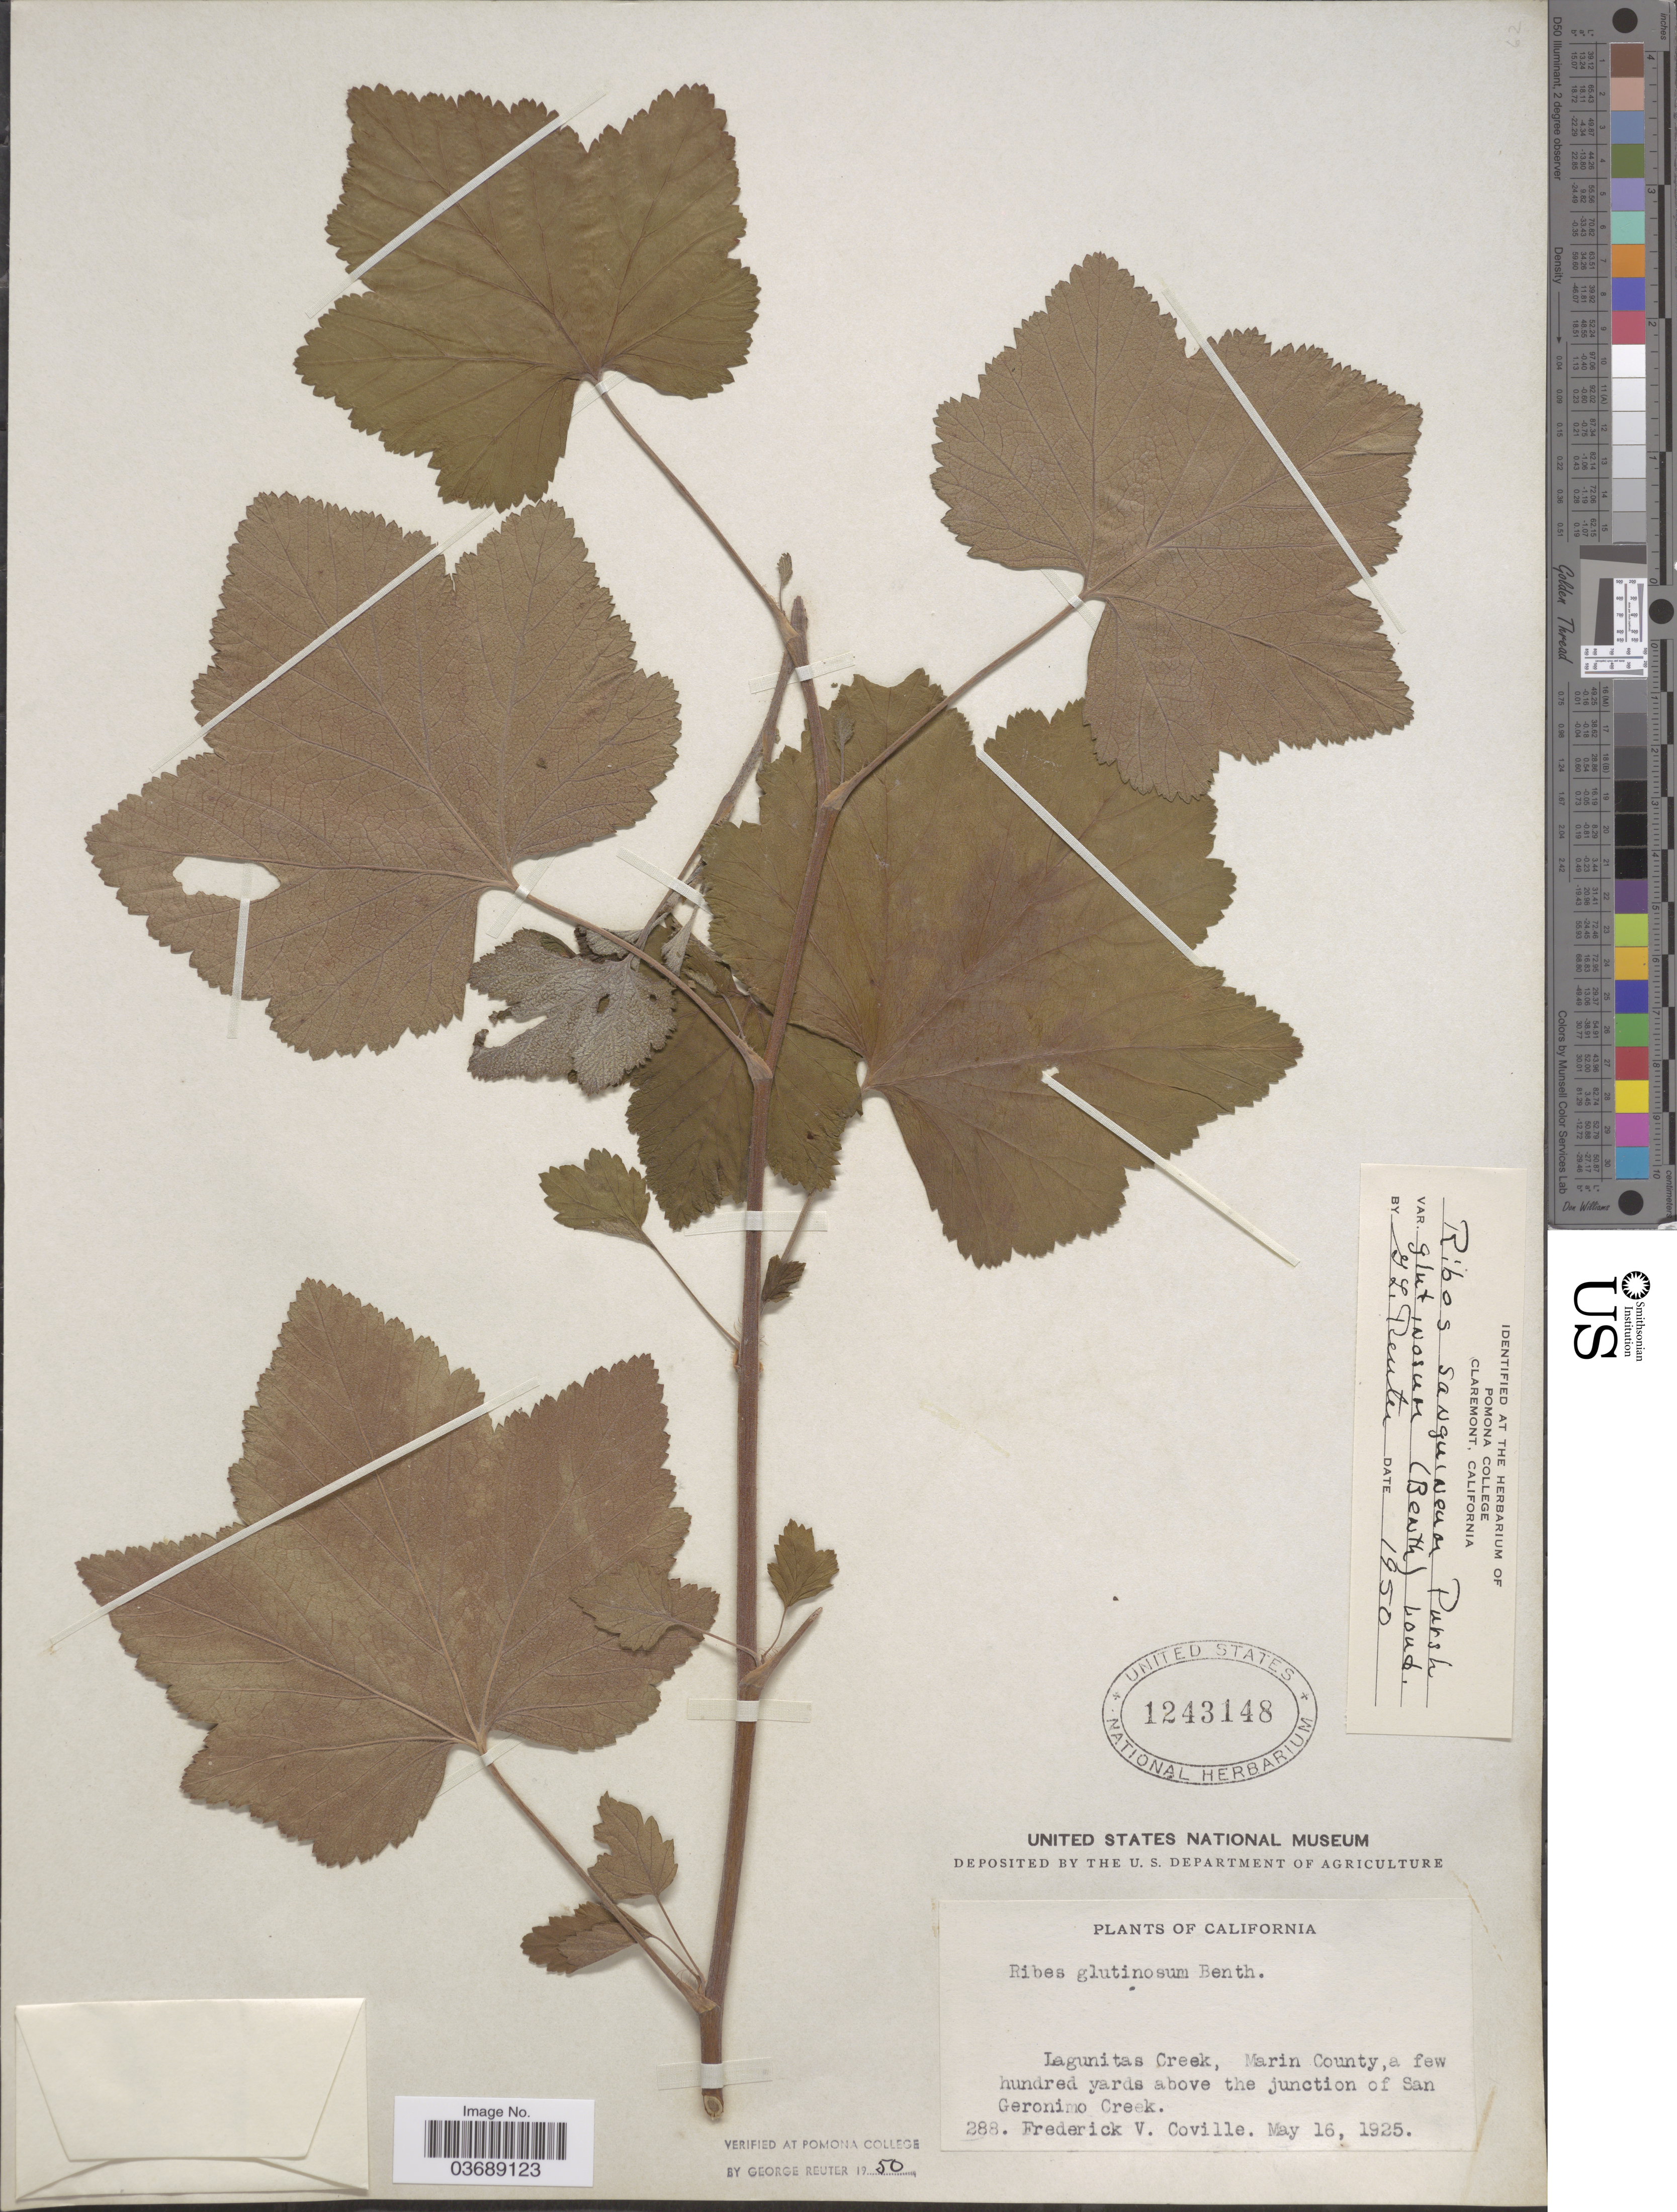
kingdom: Plantae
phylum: Tracheophyta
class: Magnoliopsida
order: Saxifragales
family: Grossulariaceae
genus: Ribes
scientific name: Ribes sanguineum var. glutinosum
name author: (Benth.) Loudon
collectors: F. V. Coville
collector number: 288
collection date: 1925-05-16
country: United States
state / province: California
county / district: Marin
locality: Lagunitas Creek, Marin County, a few hundred yards above the junction of San Geronimo Creek.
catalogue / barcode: US 1243148